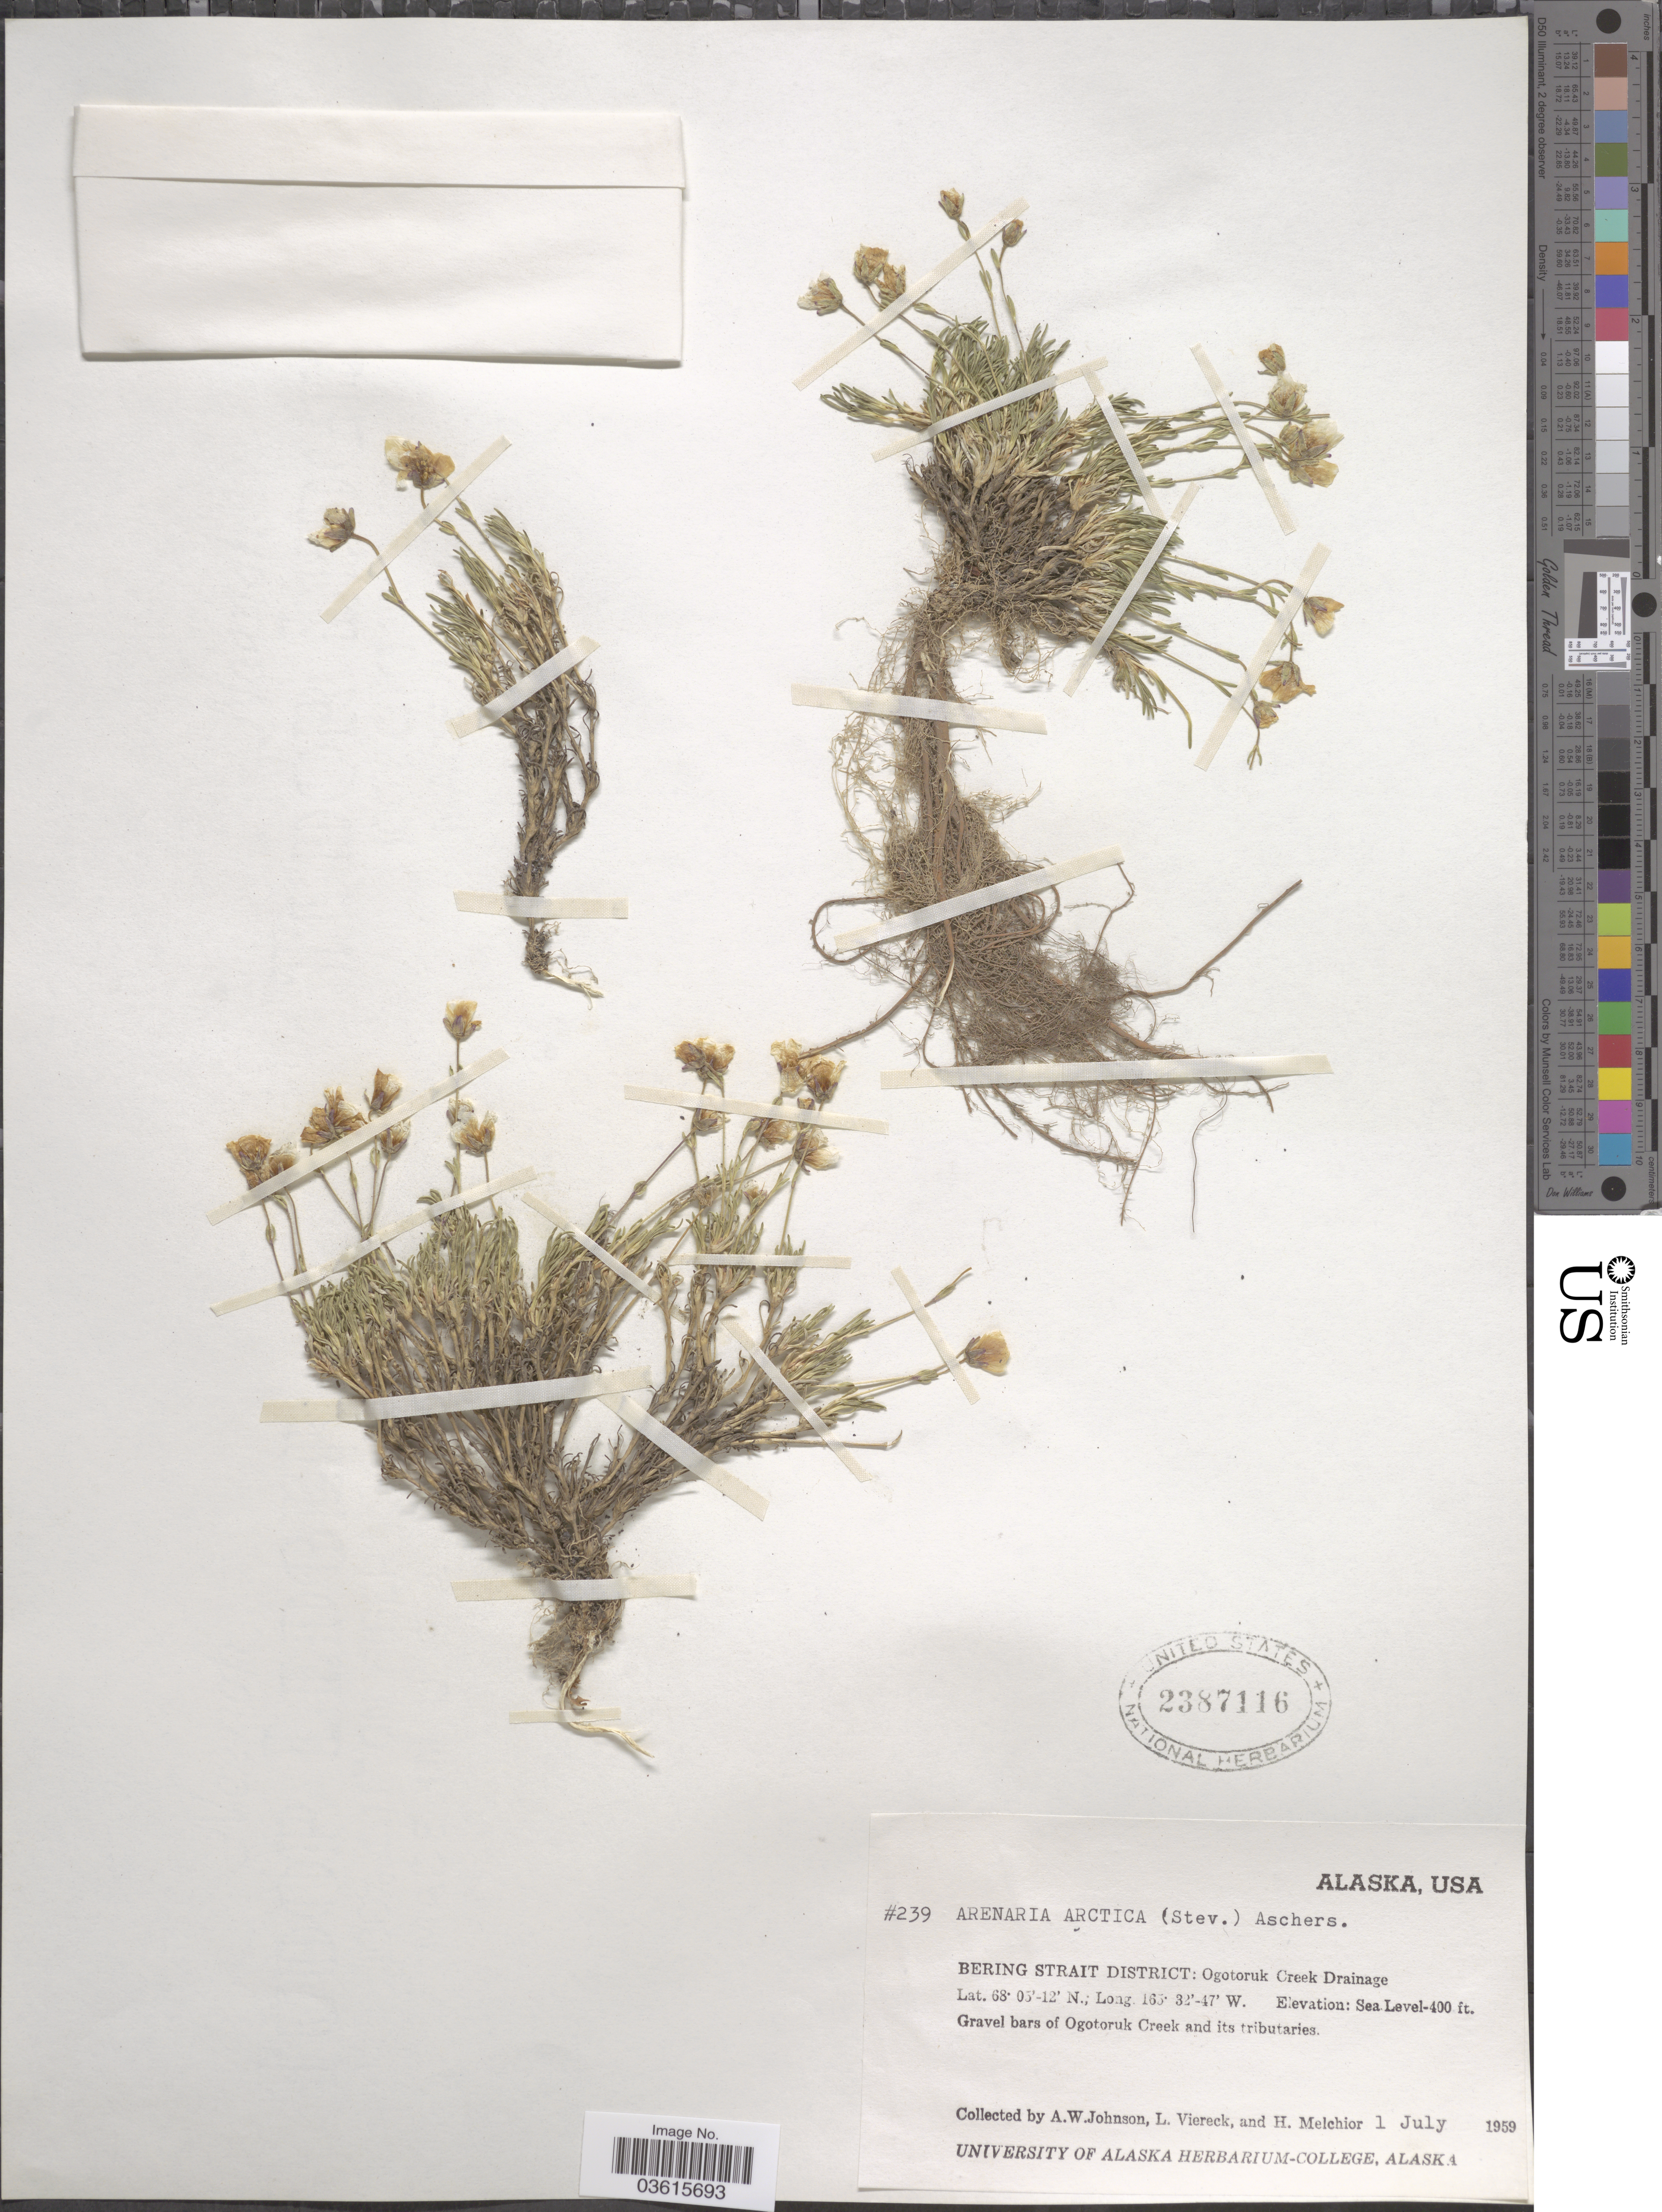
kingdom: Plantae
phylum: Tracheophyta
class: Magnoliopsida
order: Caryophyllales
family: Caryophyllaceae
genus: Cherleria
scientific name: Cherleria arctica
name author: (Steven ex Ser.) A.J. Moore & Dillenb.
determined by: Strong, Mark T., (BOT), Smithsonian Institution - National Museum of Natural History (UNITED STATES)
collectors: A. W. Johnson, L. Viereck & H. Melchior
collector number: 239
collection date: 1959-07-01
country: United States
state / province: Alaska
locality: USA. Bering Strait District: Ogotoruk Creek Drainage. Gravel bars of Ogotoruk Creek and its tributaries.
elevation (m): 0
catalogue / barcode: US 2387116